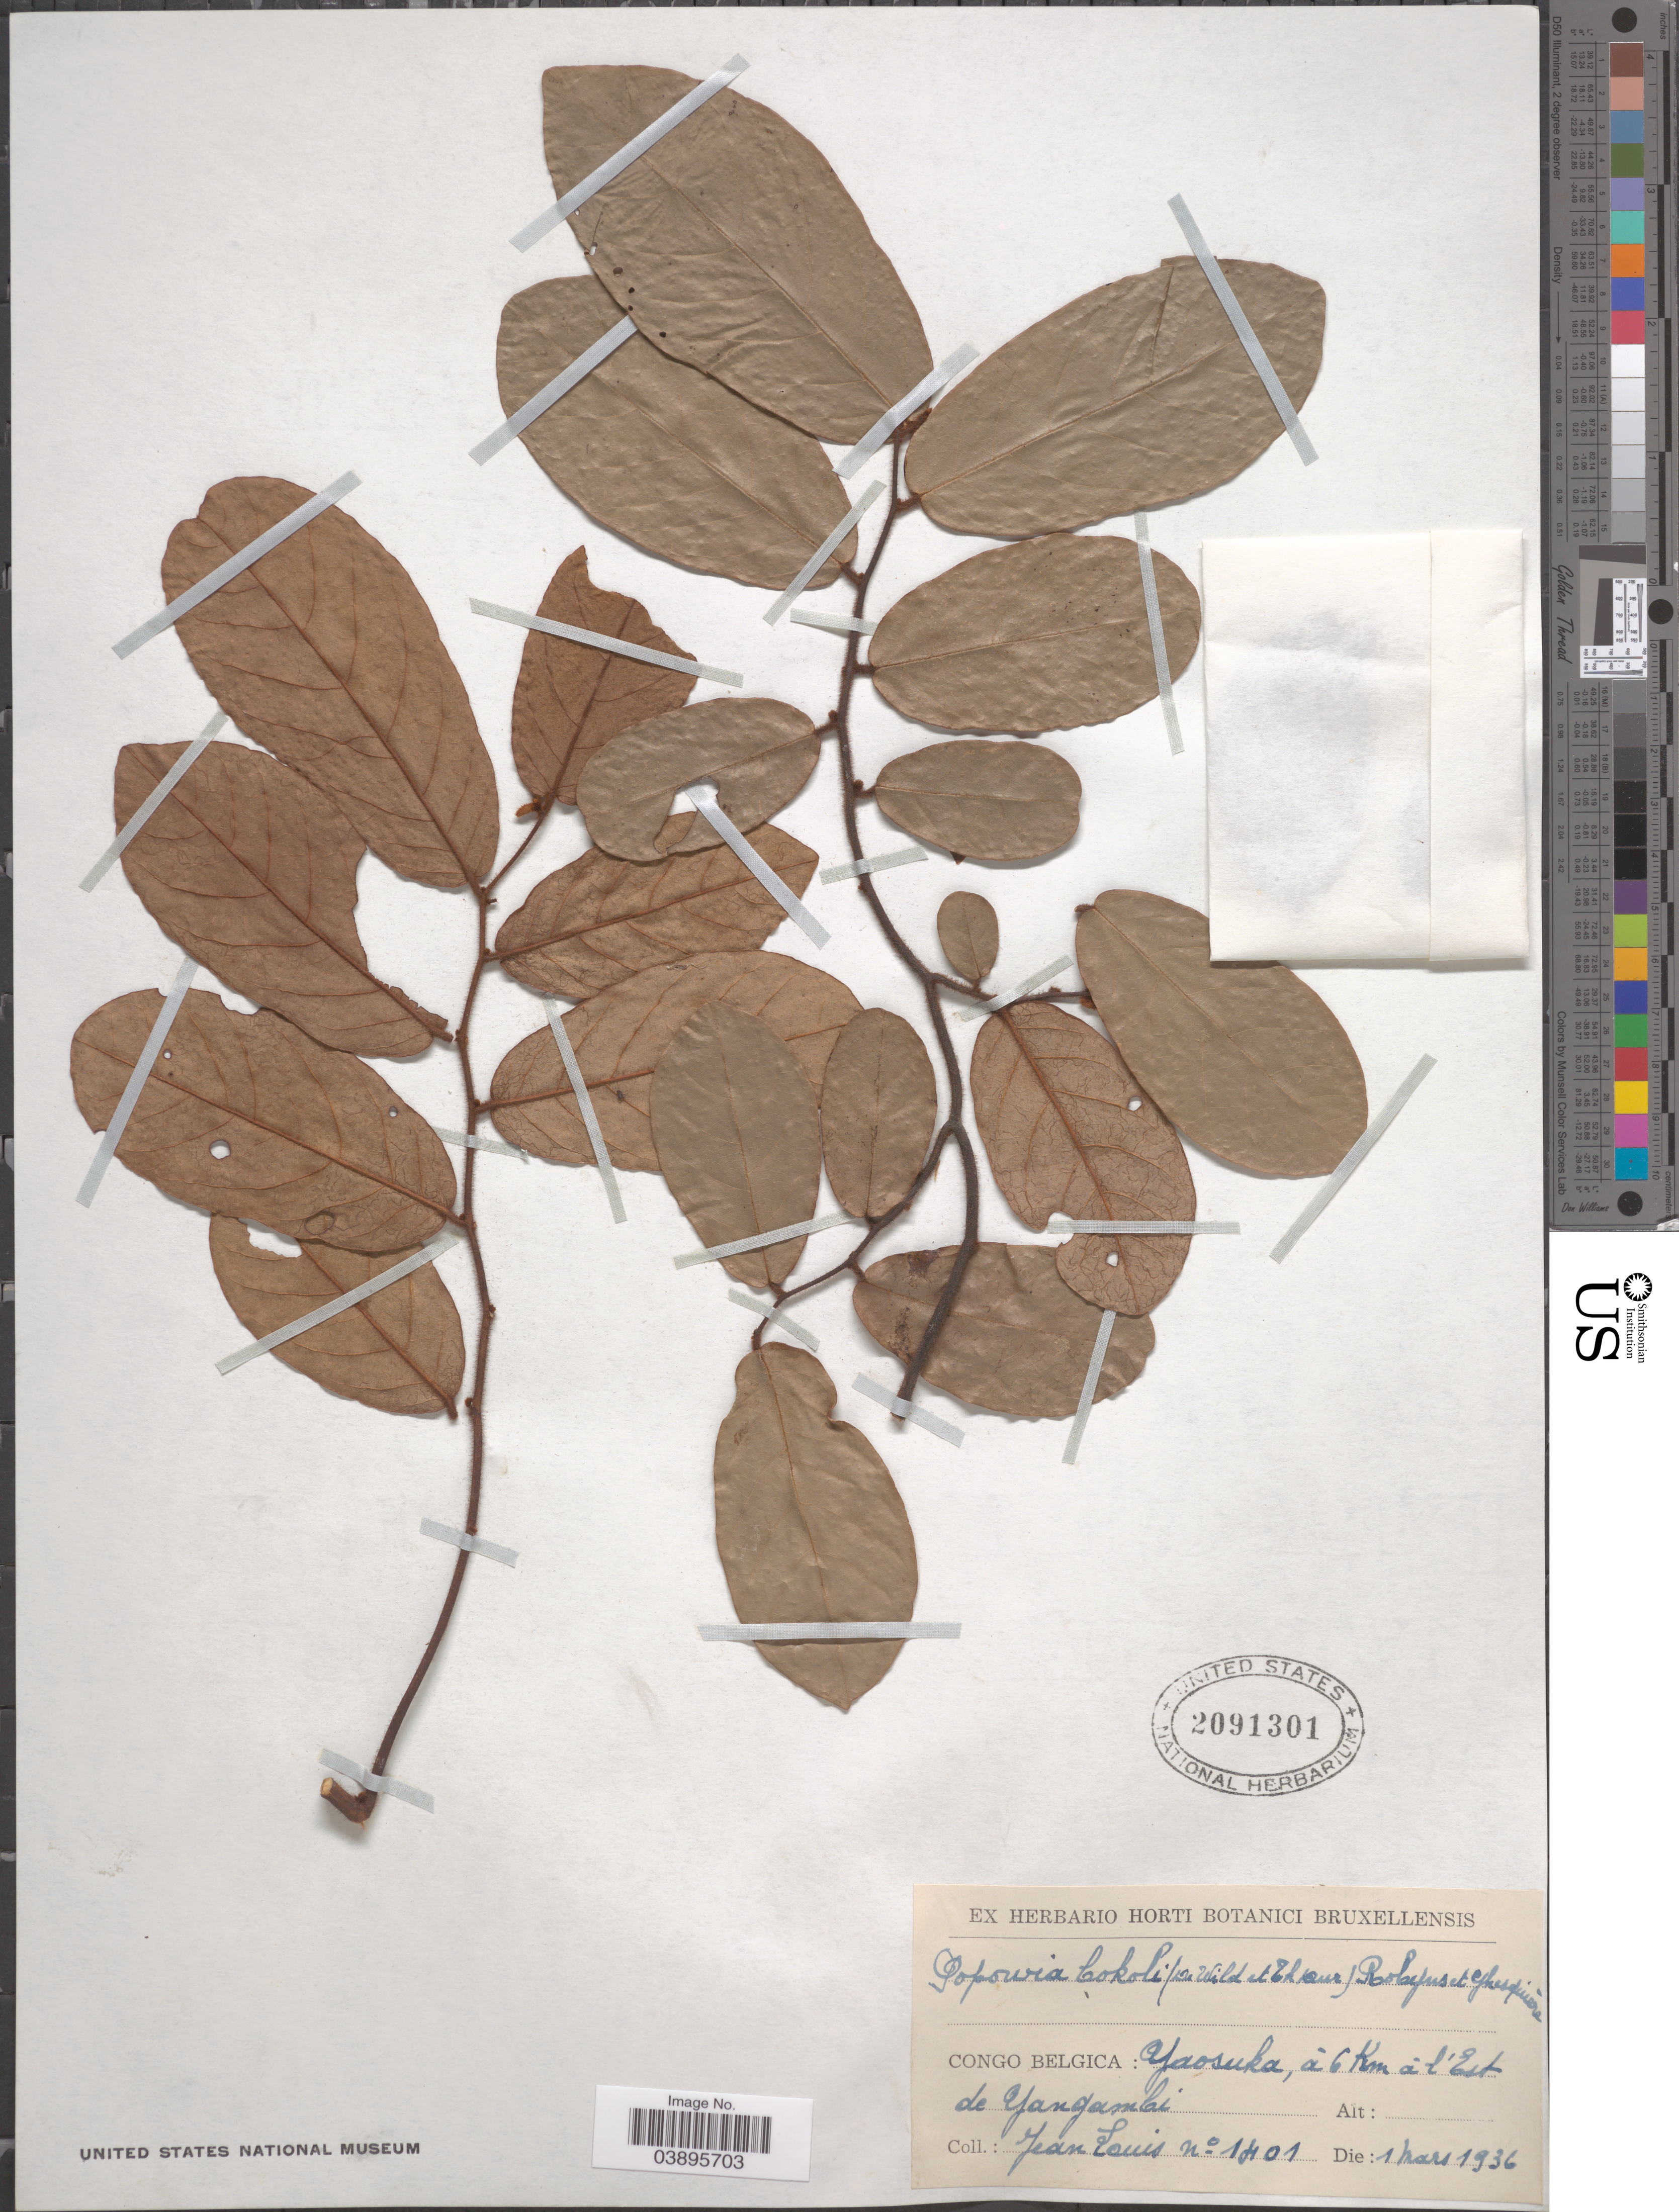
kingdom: Plantae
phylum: Tracheophyta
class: Magnoliopsida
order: Magnoliales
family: Annonaceae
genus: Popowia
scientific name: Popowia bokoli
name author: (De Wild. & Durand) Robyns & Ghesq. ex Boutique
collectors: J. Louis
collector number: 1401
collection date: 1936-03-01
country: Congo, Democratic Republic of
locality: Congo Belgica: Yaosuka, á 6 Km á l'Est de Yangambi.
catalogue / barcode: US 2091301